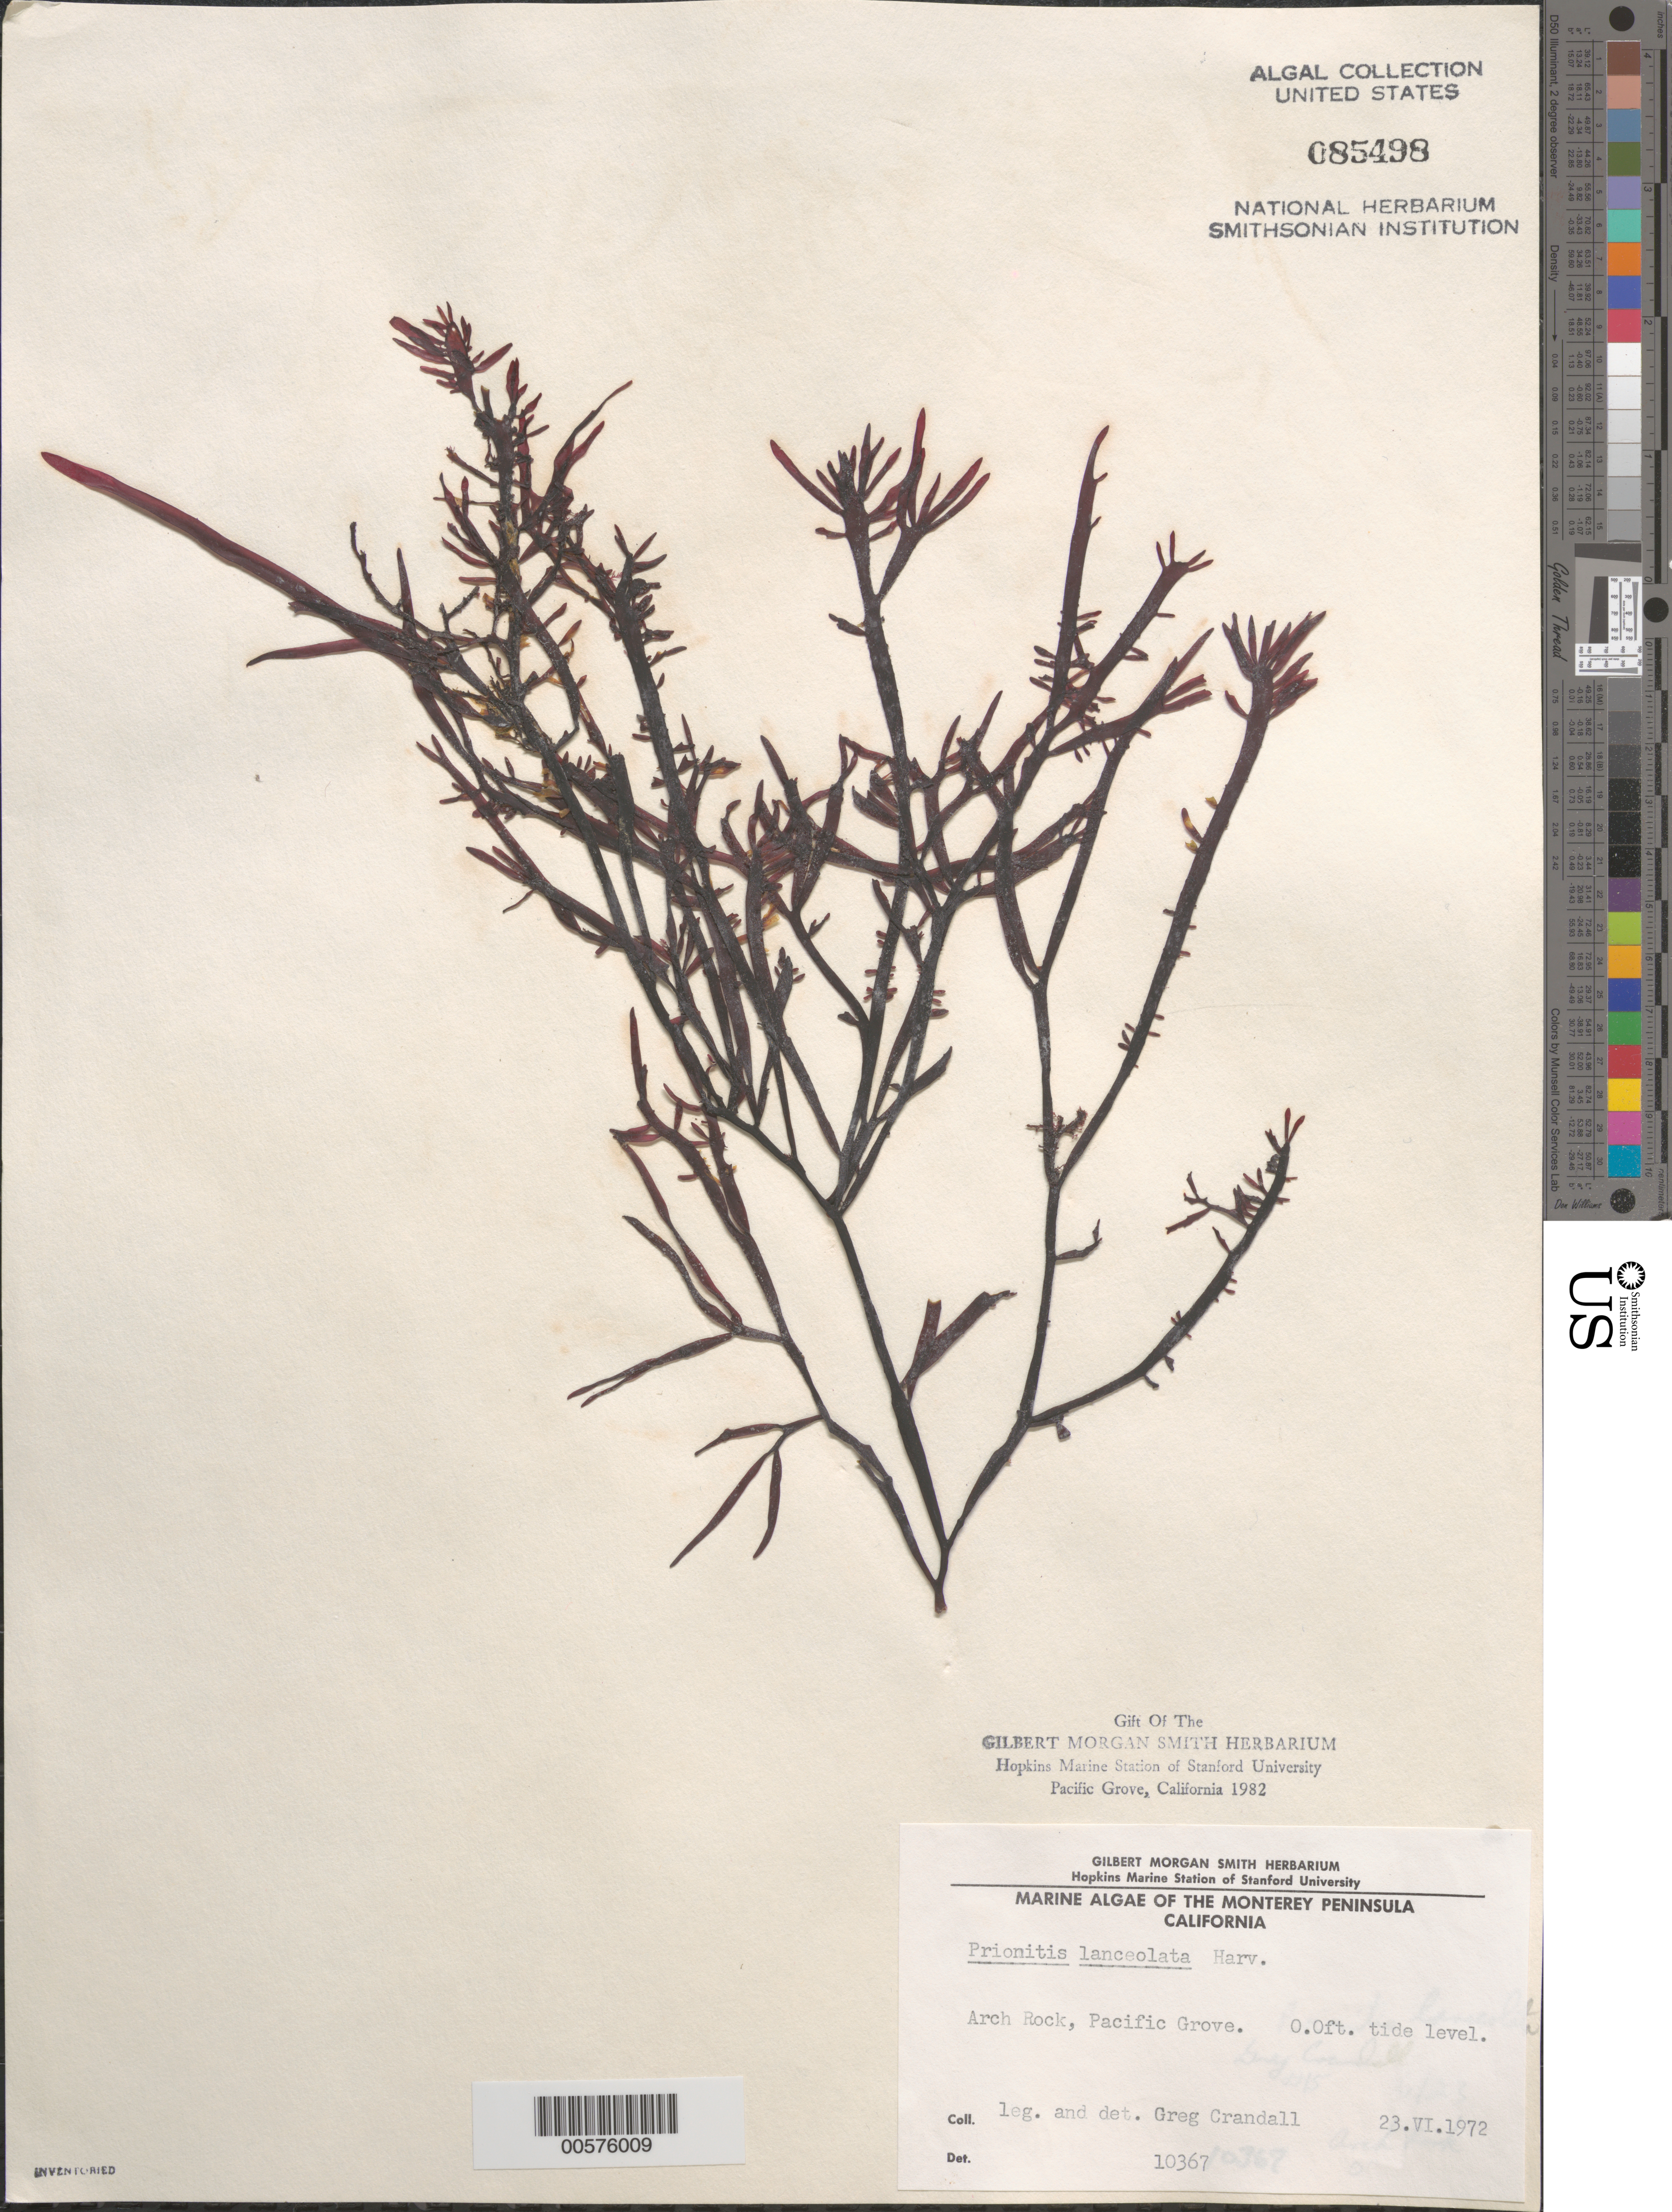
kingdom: Plantae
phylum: Rhodophyta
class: Florideophyceae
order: Cryptonemiales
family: Cryptonemiaceae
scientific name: Prionitis lanceolata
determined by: Crandall, G.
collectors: G. Crandall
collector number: IAA 10367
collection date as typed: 23 Jun 1972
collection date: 1972-06-23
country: United States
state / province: California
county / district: Monterey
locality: Arch Rock, Pacific Grove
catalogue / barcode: US 85498